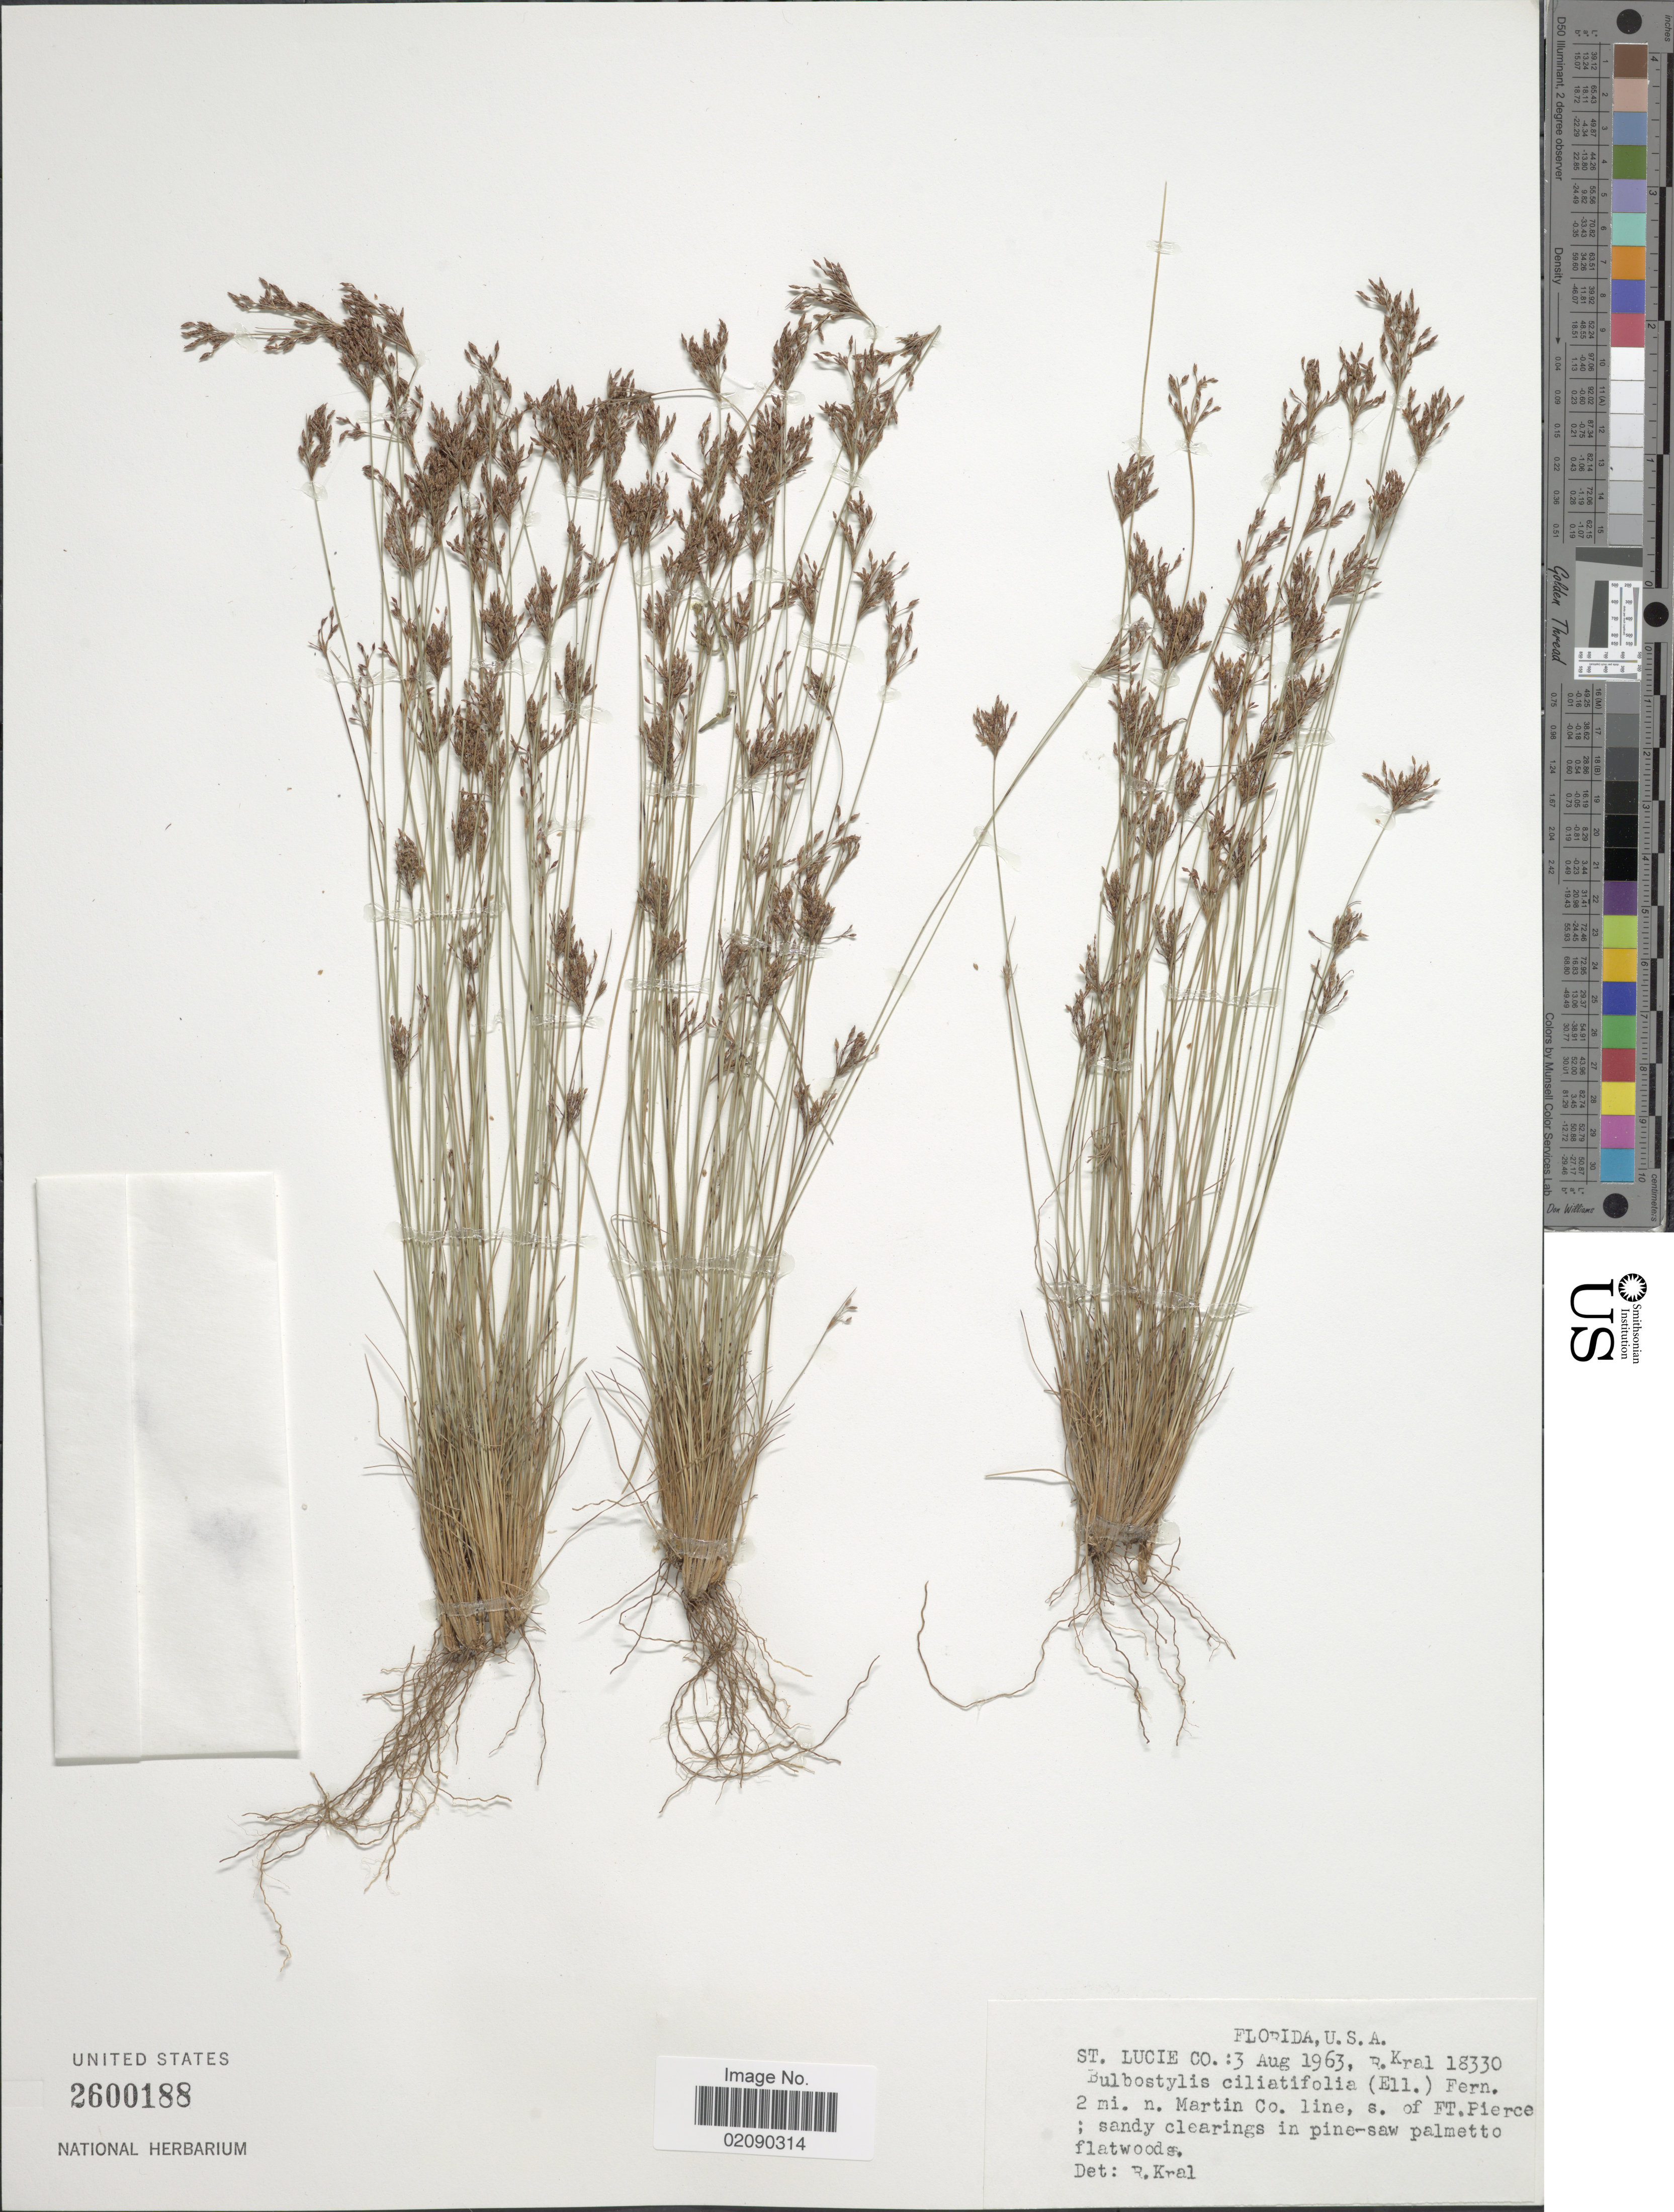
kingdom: Plantae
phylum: Tracheophyta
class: Liliopsida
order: Poales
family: Cyperaceae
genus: Bulbostylis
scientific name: Bulbostylis ciliatifolia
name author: (Elliott) Fernald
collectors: R. Kral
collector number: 18330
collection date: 1963-08-03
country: United States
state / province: Florida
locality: St. Lucie Co. 2 mi. n. Martin Co. line, s. of Ft. Fierce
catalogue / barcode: US 2600188